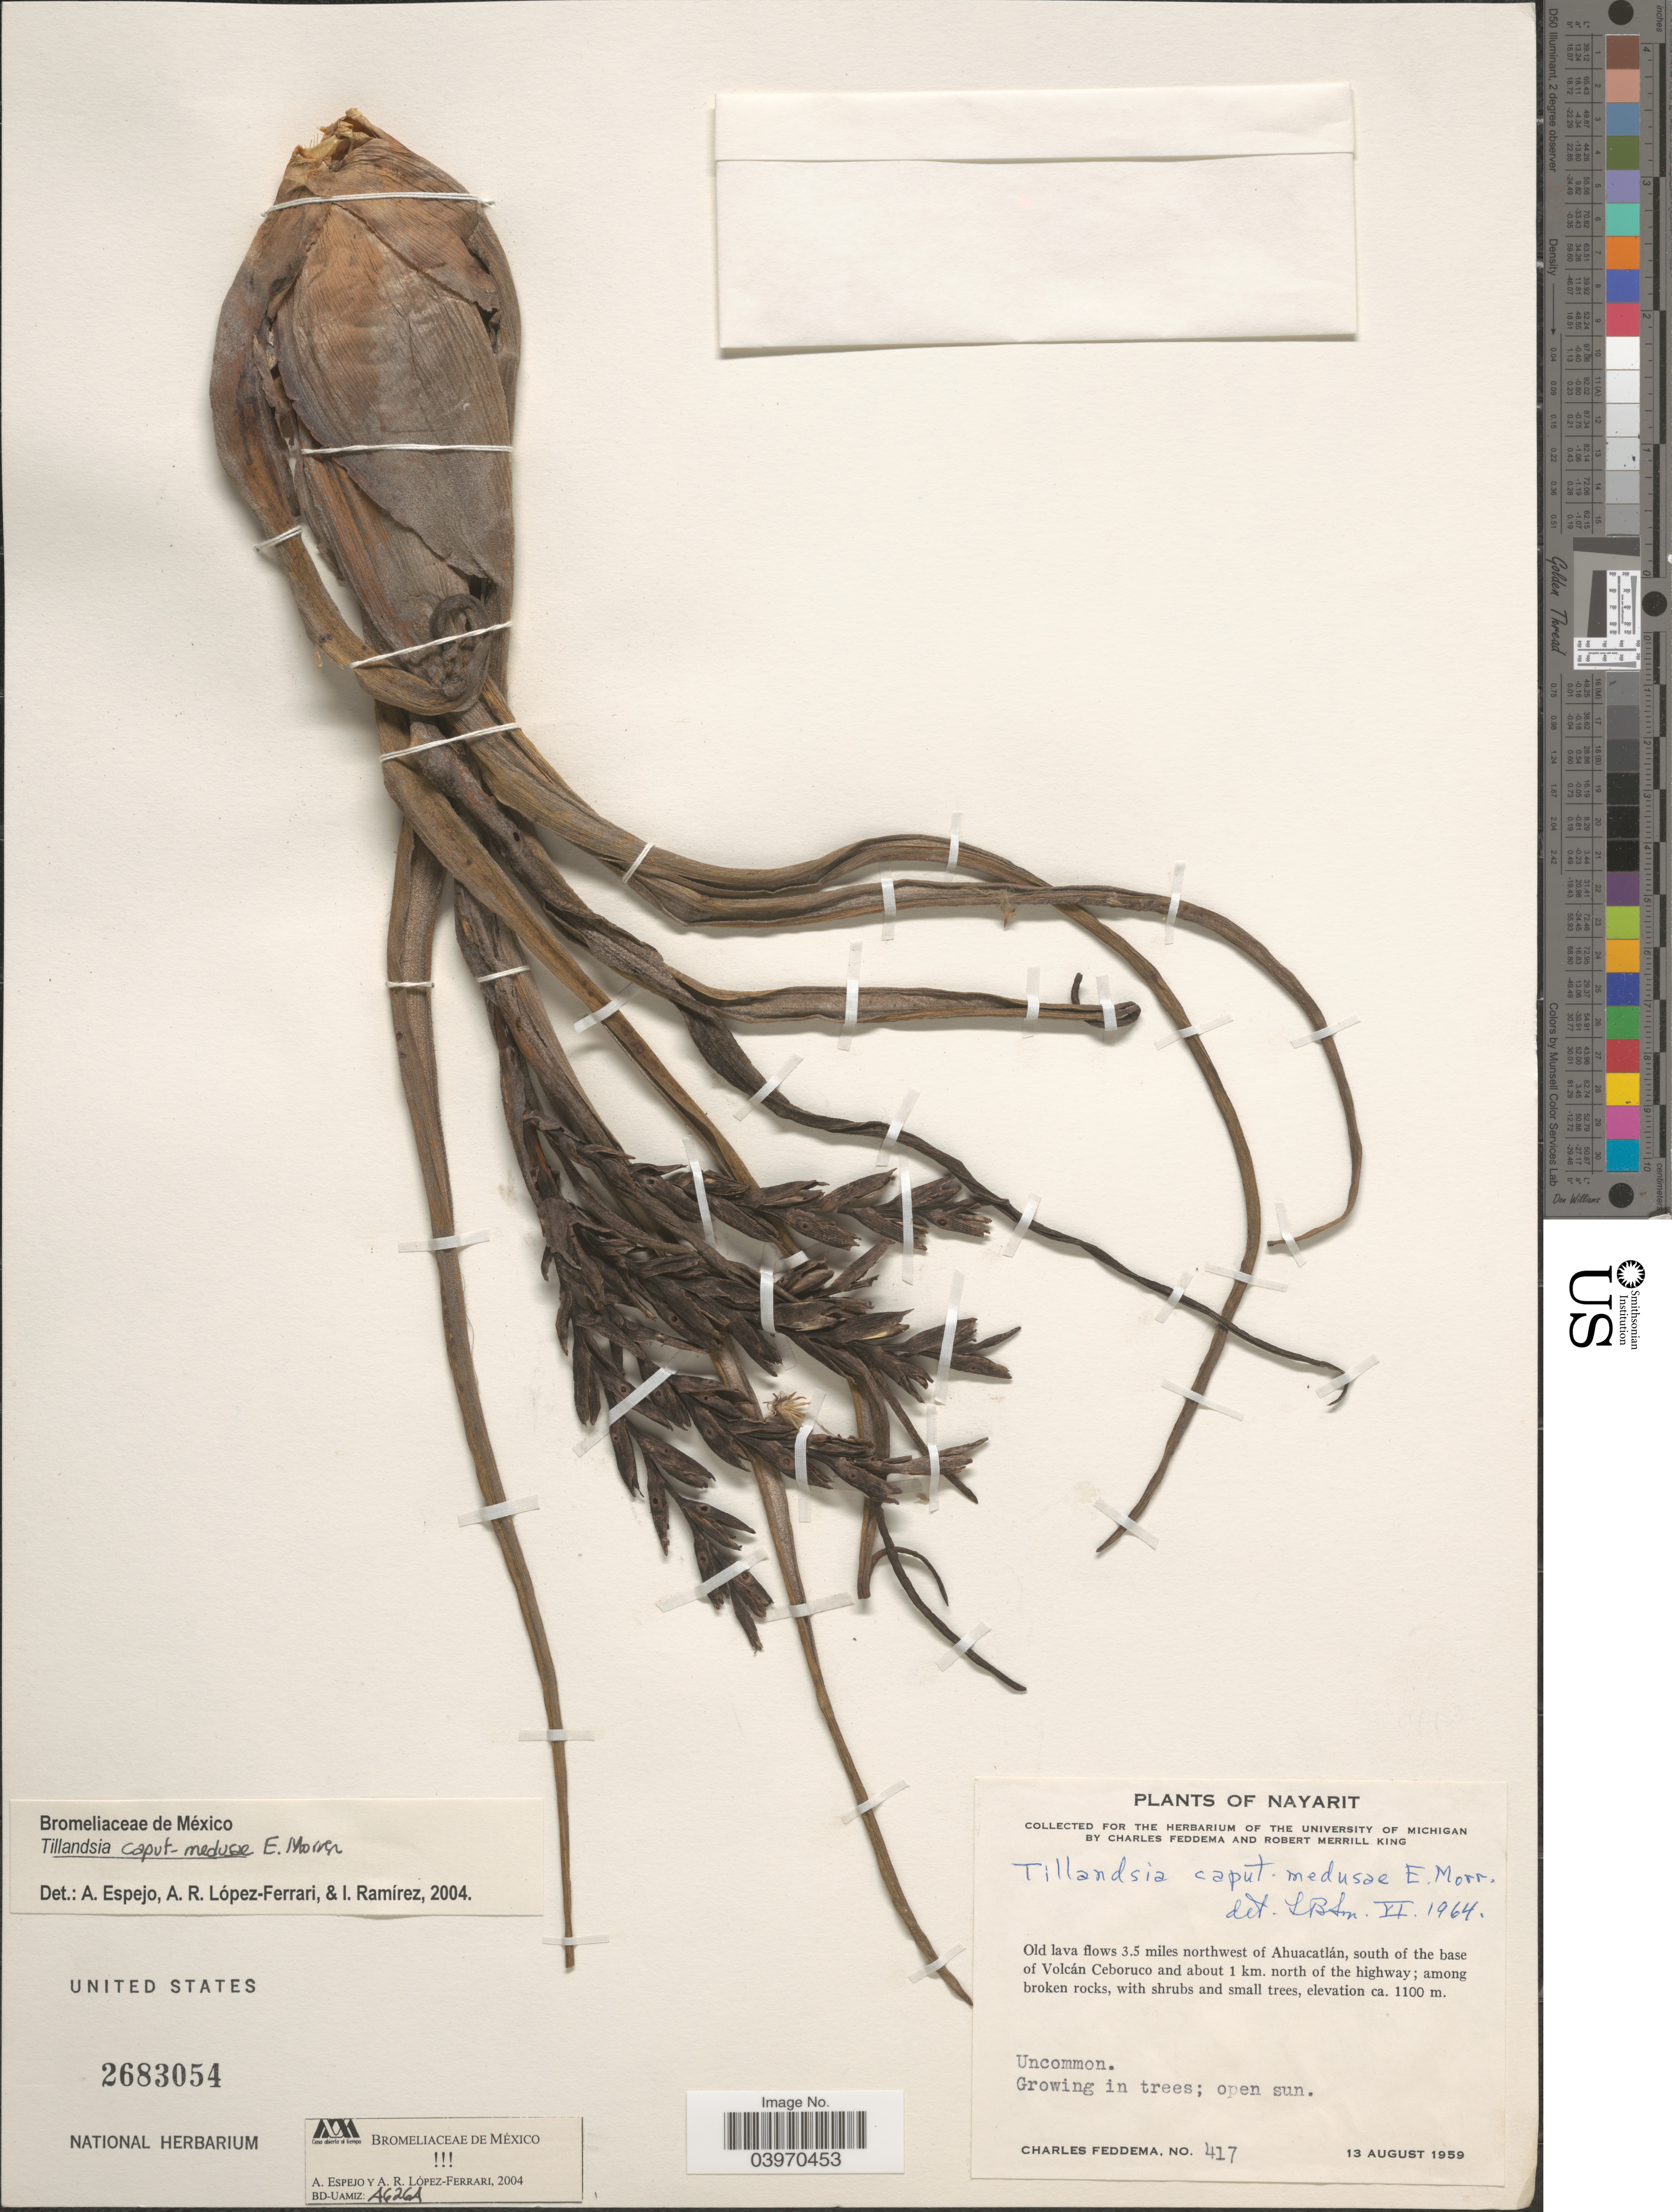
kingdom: Plantae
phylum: Tracheophyta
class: Liliopsida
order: Poales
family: Bromeliaceae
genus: Tillandsia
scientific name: Tillandsia caput-medusae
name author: É. Morren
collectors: C. Feddema & R. M. King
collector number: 417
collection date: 1959-08-13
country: Mexico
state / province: Nayarit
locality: Old lava flows 3.5 miles northwest of Ahuacatlán, south of the base of Volcán Ceboruco and about 1 km. north of the highway.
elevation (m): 1100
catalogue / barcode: US 2683054